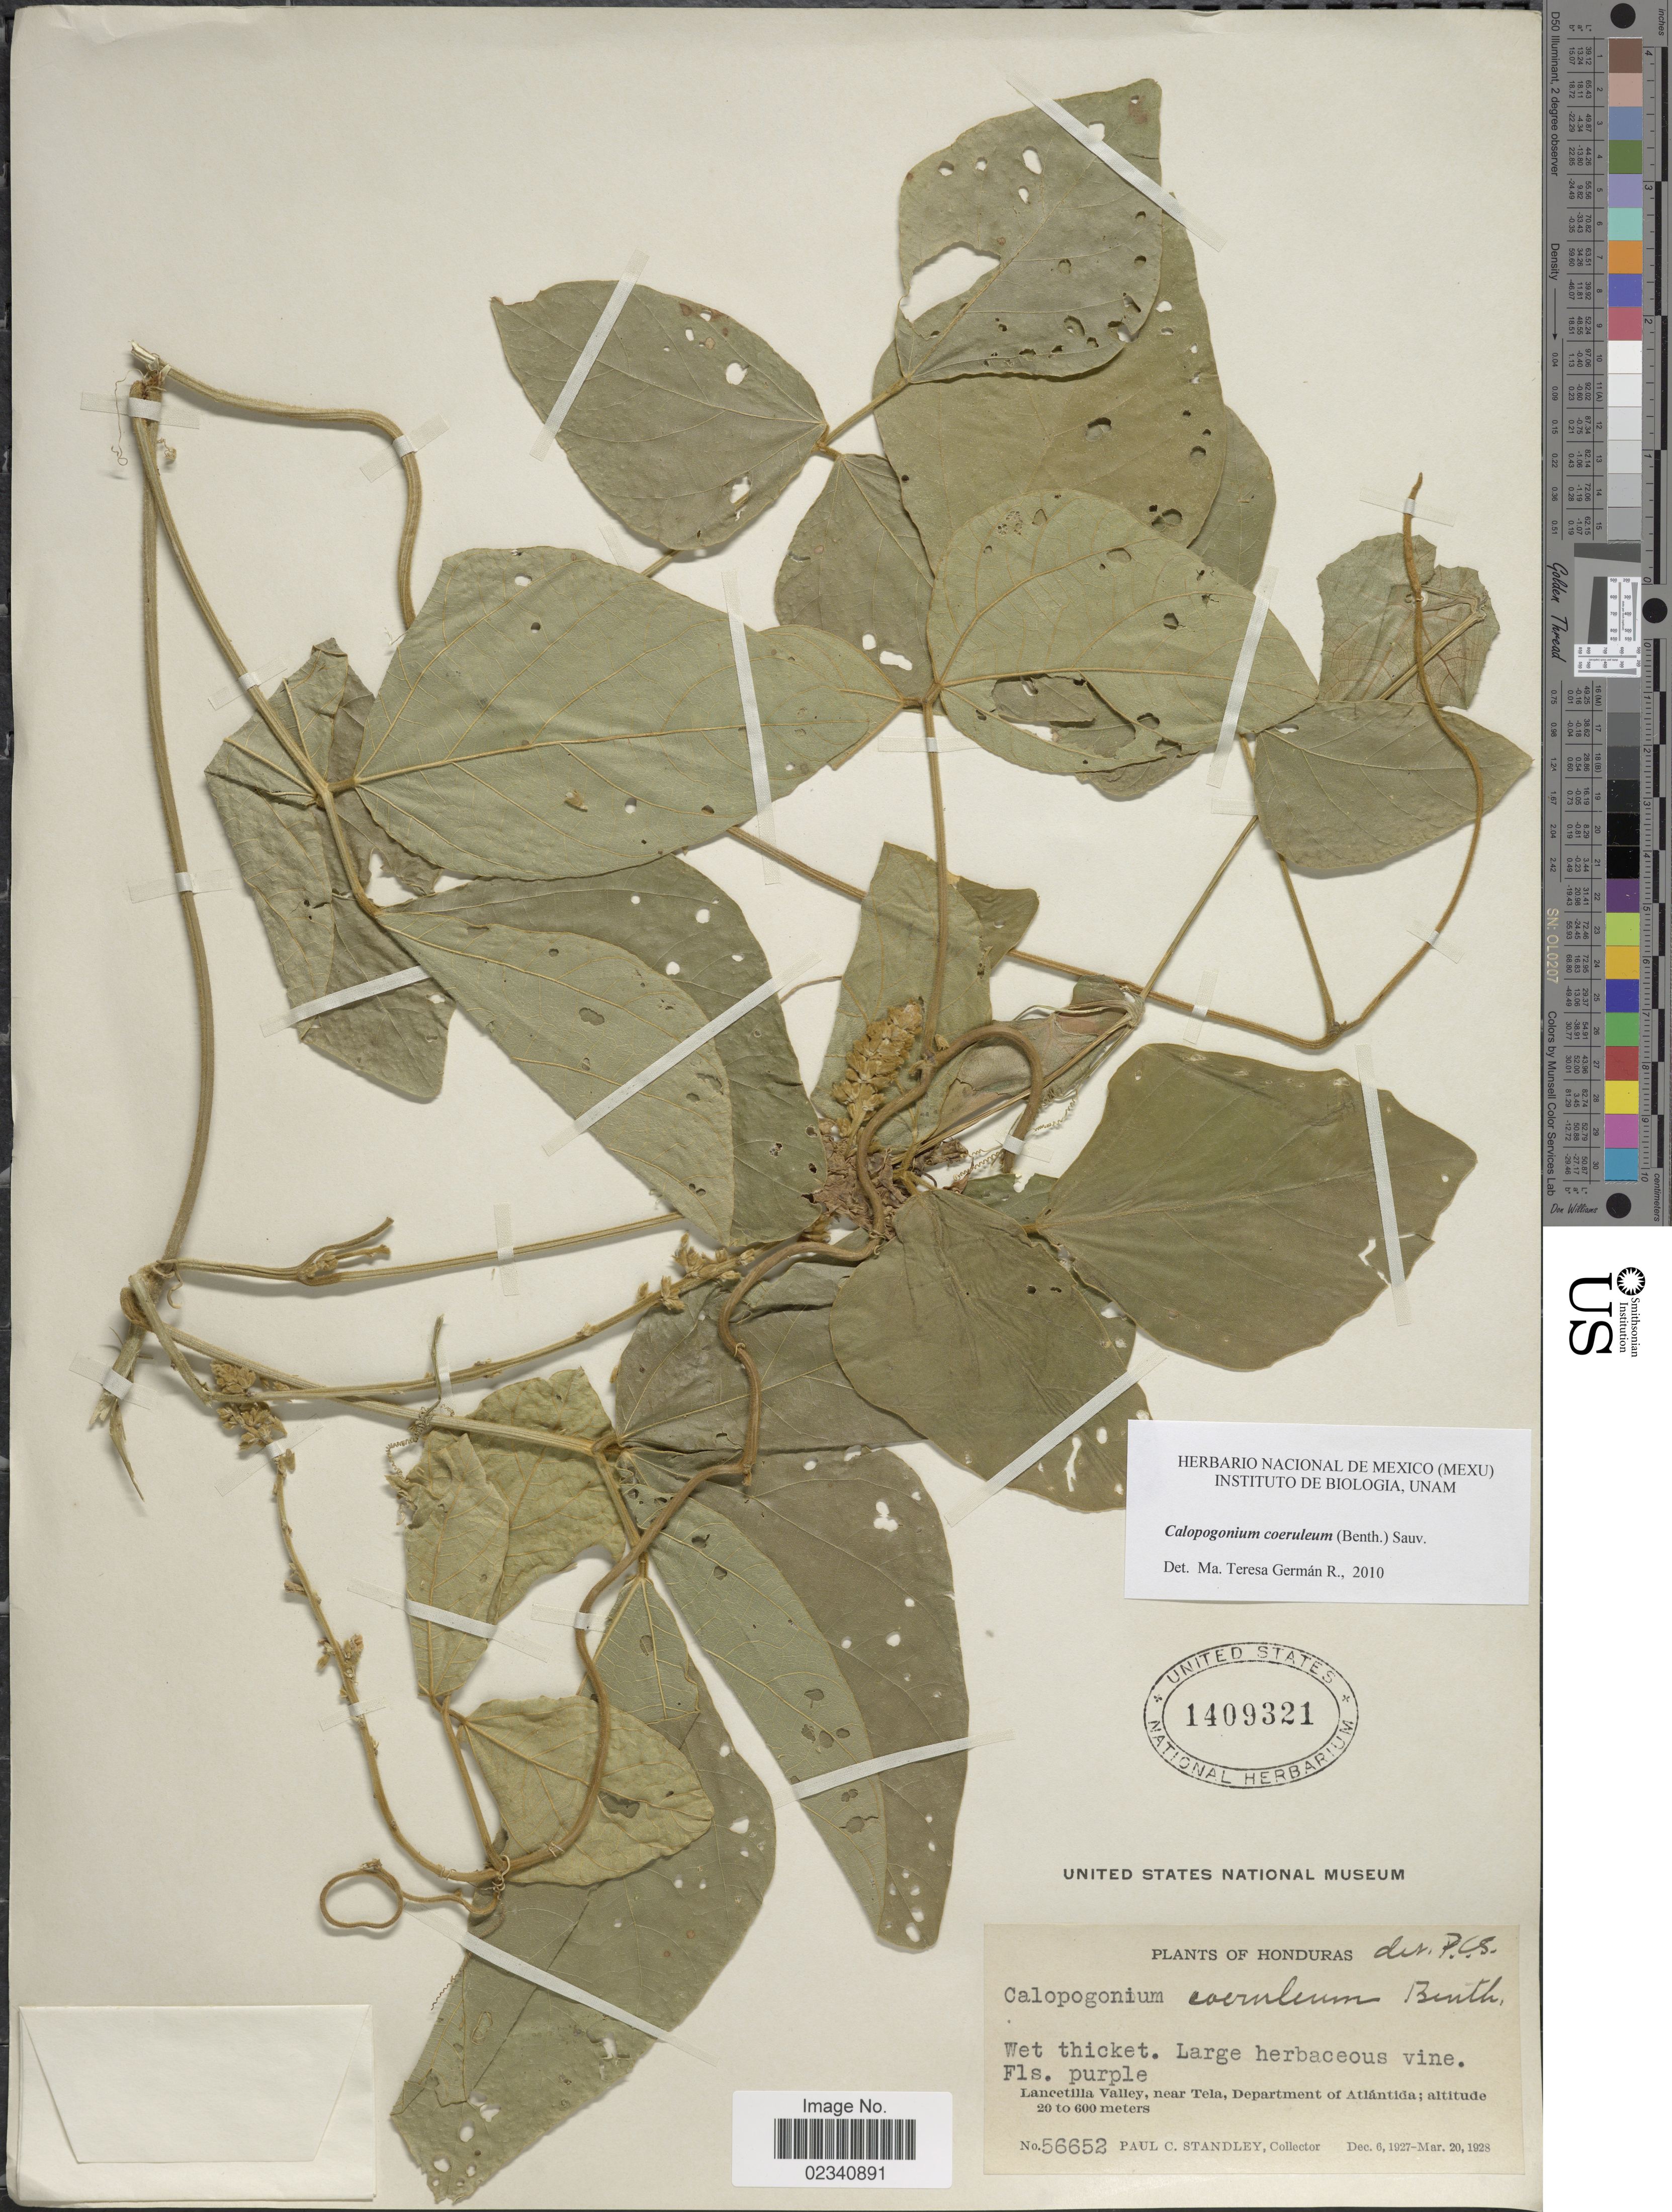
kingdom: Plantae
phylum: Tracheophyta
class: Magnoliopsida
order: Fabales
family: Fabaceae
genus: Calopogonium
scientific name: Calopogonium caeruleum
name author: (Benth.) C. Wright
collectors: P. C. Standley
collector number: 56652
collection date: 1927-12-06/1928-03-20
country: Honduras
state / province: Atlántida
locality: Wet thicket. Lancetilla Valley, near Tela, Department of Atlantida. Honduras.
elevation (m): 20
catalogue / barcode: US 1409321